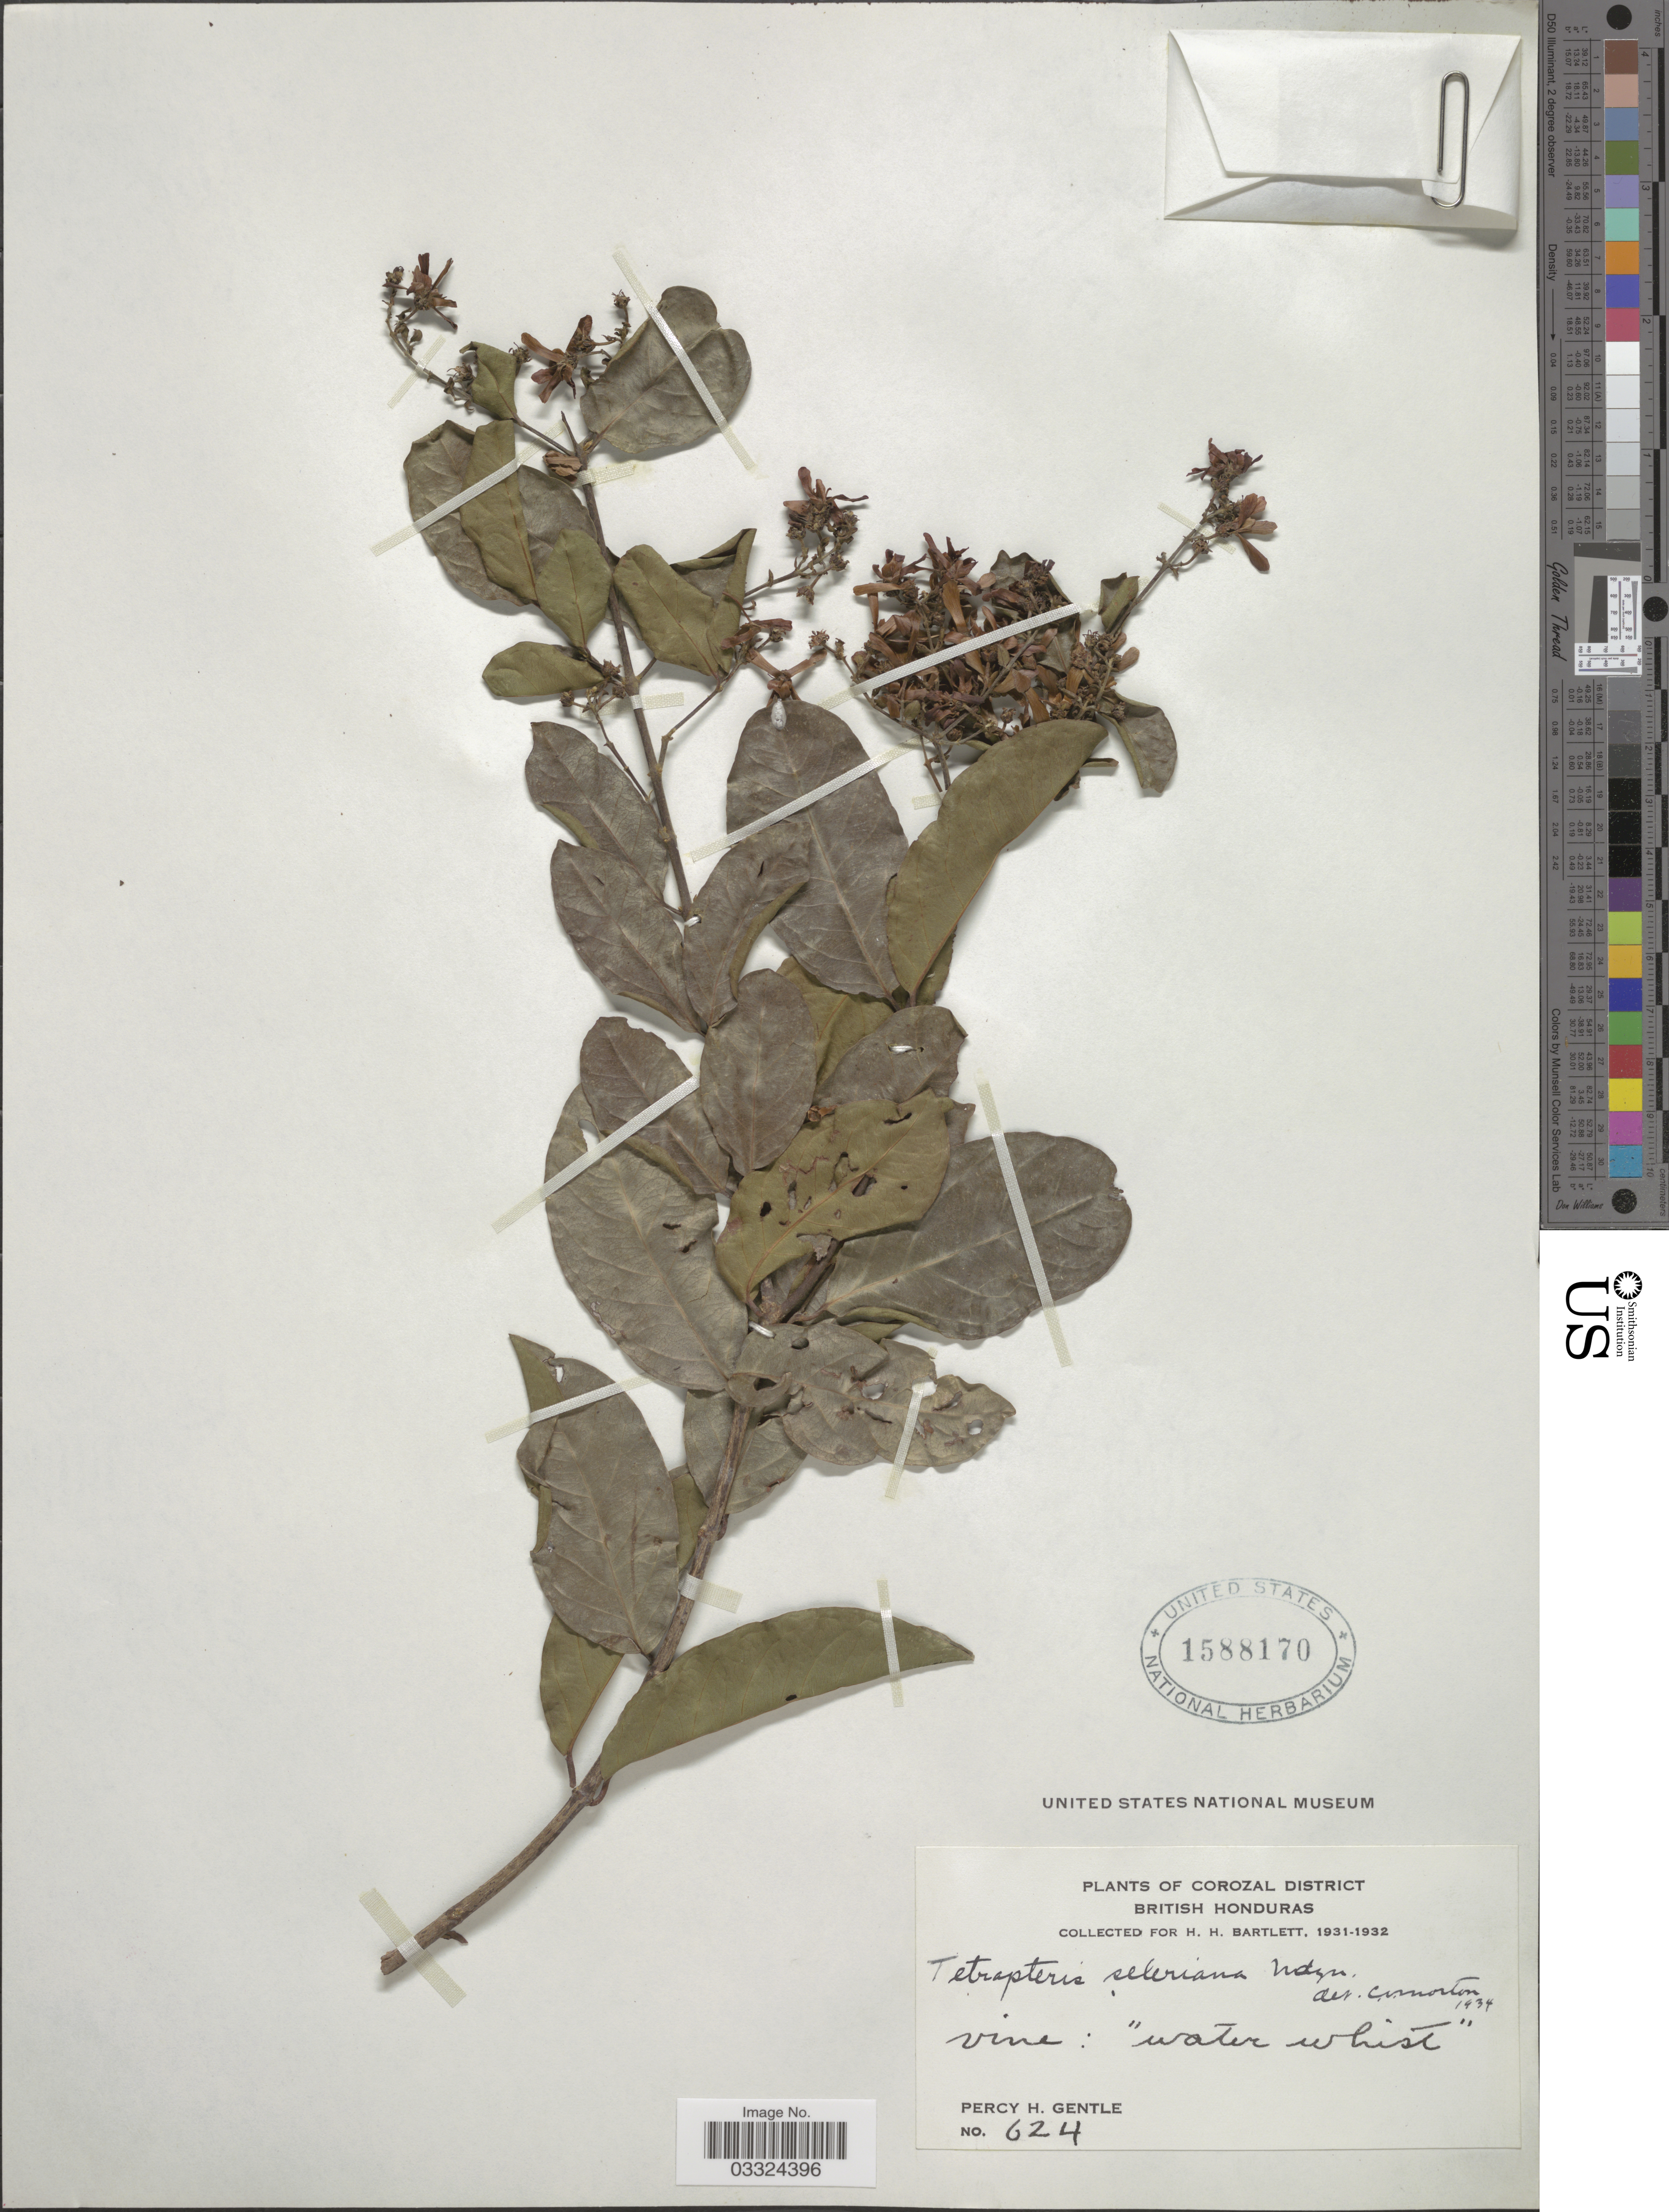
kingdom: Plantae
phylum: Tracheophyta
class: Magnoliopsida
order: Malpighiales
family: Malpighiaceae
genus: Glicophyllum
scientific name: Glicophyllum selerianum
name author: (Nied.) R.F. Almeida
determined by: Pool, A., (MO), Missouri Botanical Garden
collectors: P. H. Gentle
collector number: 624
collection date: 1931/1932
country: Belize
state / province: Corozal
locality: Corozal District. British Honduras.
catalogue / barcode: US 1588170